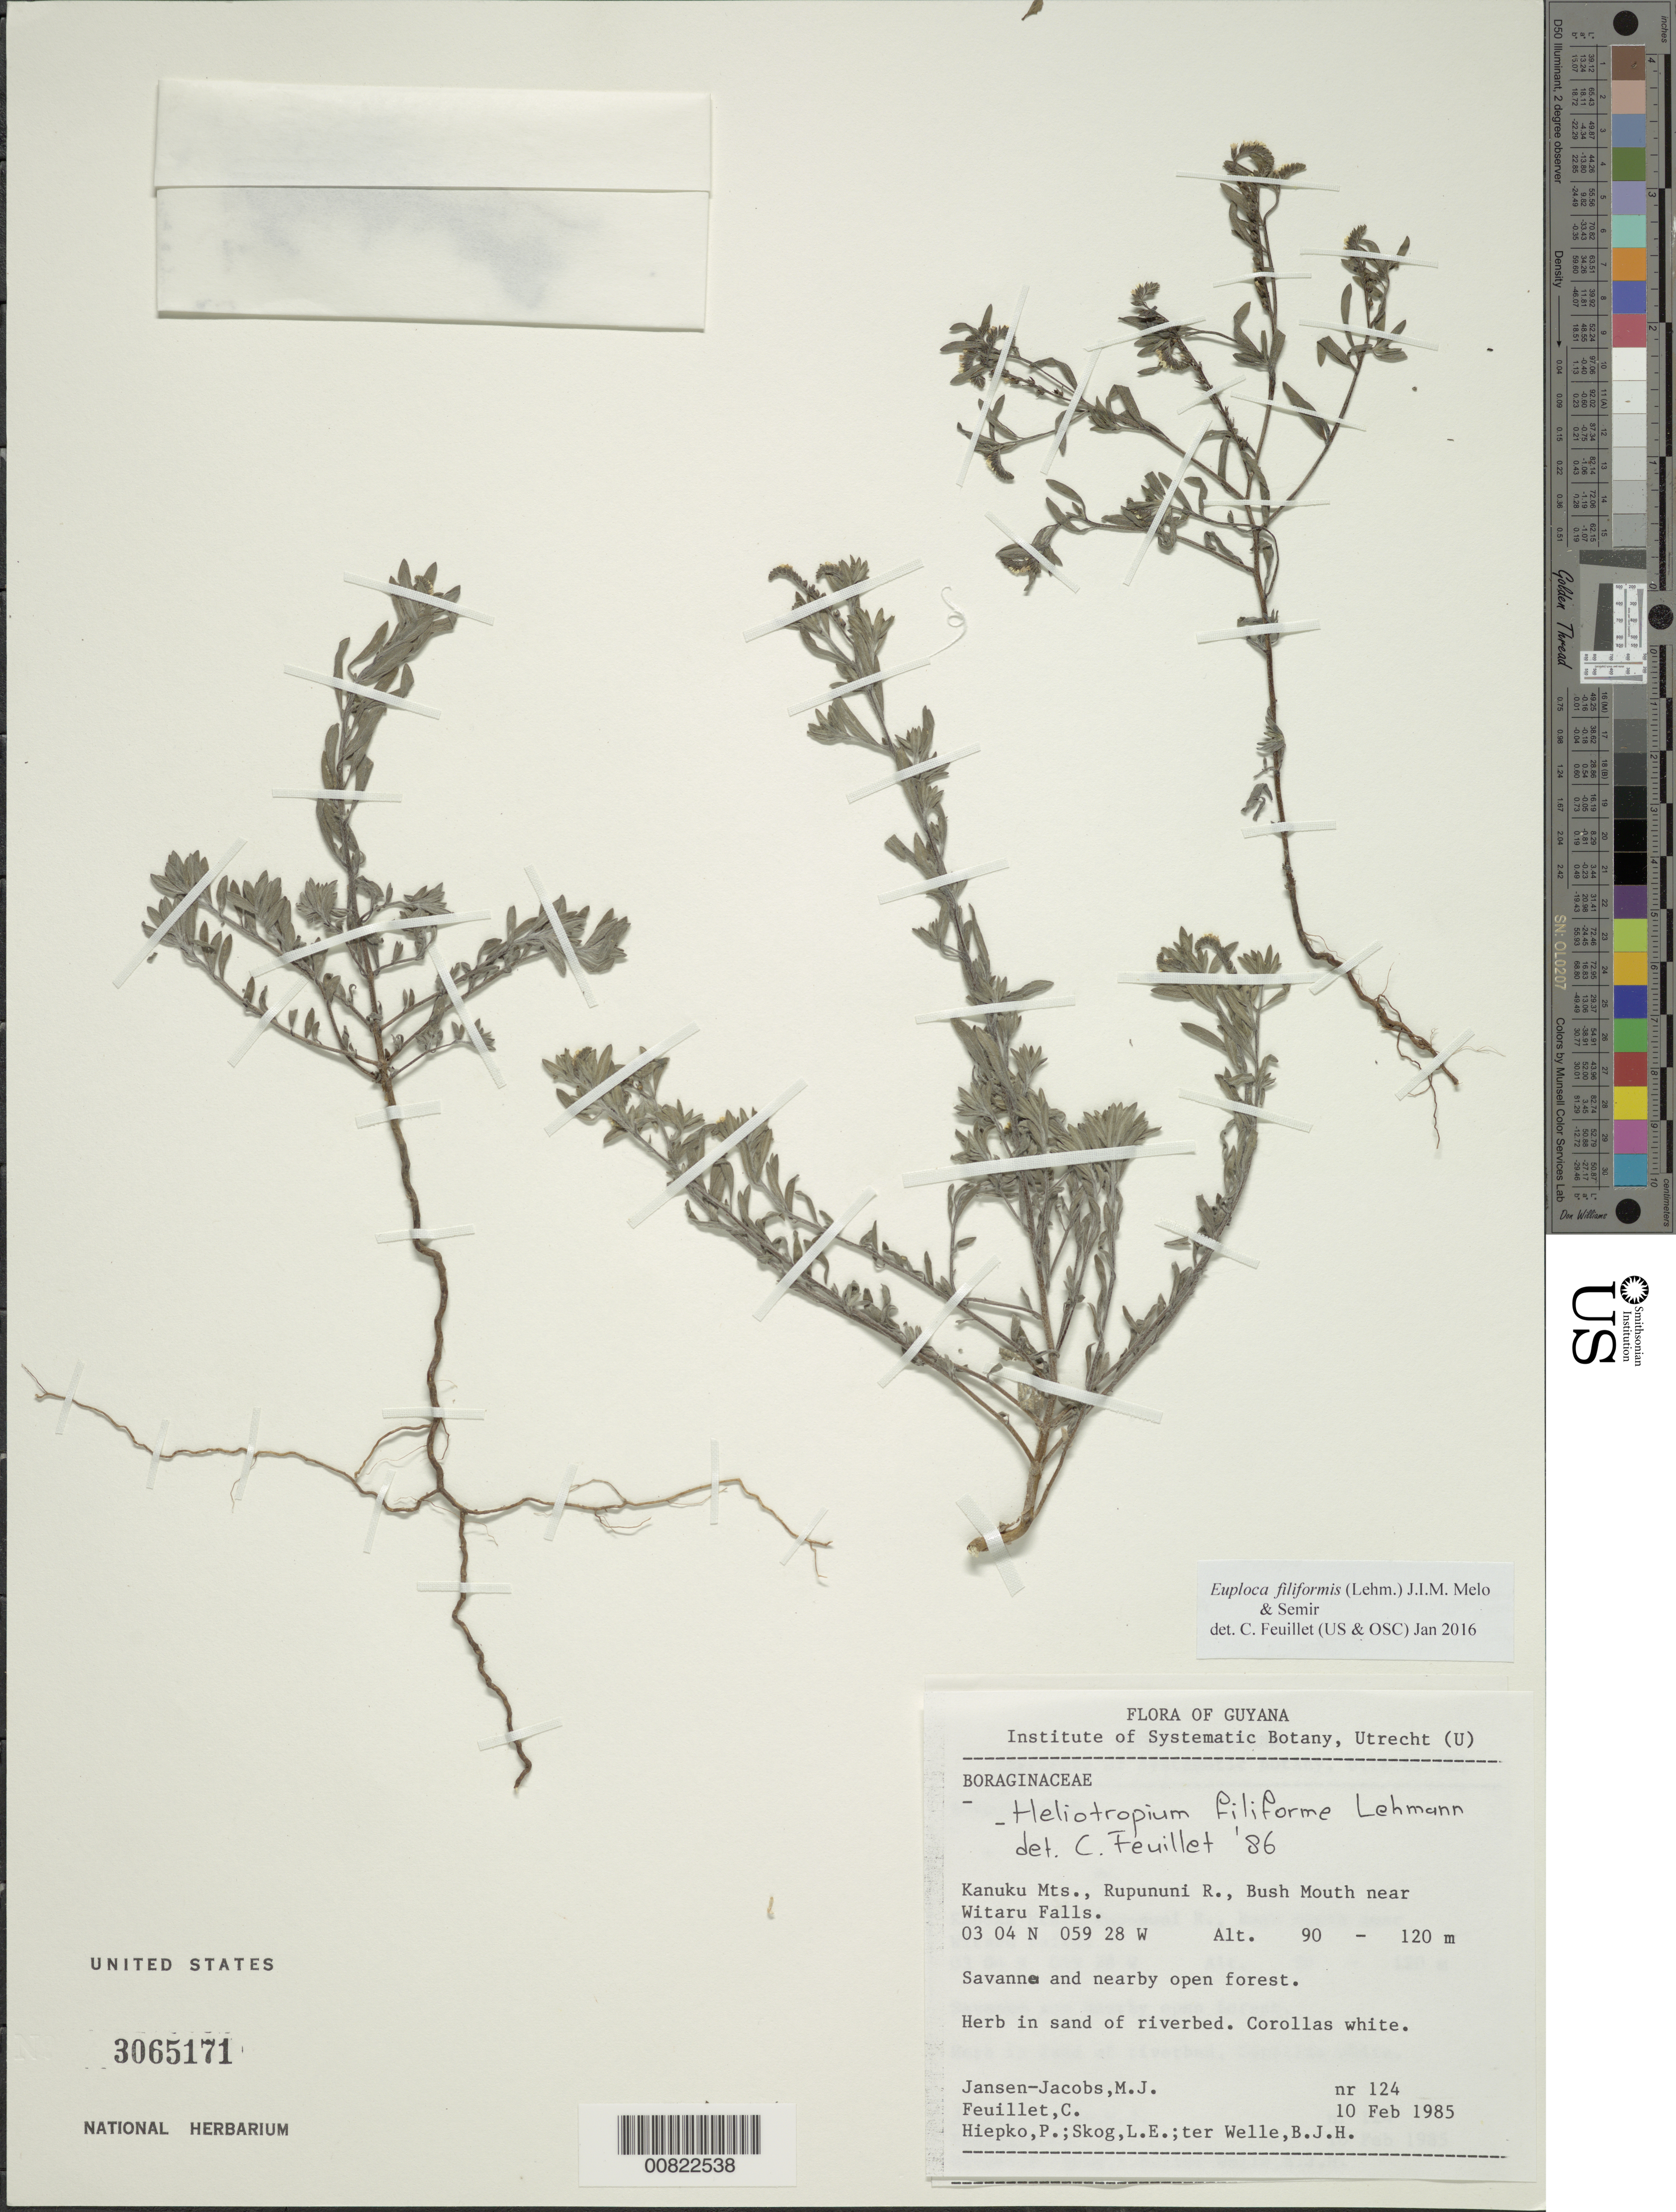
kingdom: Plantae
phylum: Tracheophyta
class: Magnoliopsida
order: Boraginales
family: Heliotropiaceae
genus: Euploca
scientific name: Euploca filiformis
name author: (Lehm.) J.I.M. Melo & Semir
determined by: Feuillet, C.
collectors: M. J. Jansen-Jacobs, C. Feuillet, P. H. Hiepko, L. E. Skog & B. Welle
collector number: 124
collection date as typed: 10-Feb-85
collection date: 1985-02-10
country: Guyana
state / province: U. Takutu-U. Essequibo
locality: Kanuku Mts., Rupununi R., Bush Mouth near Witaru Falls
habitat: Savanna and nearby open forest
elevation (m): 90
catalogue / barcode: US 3065171